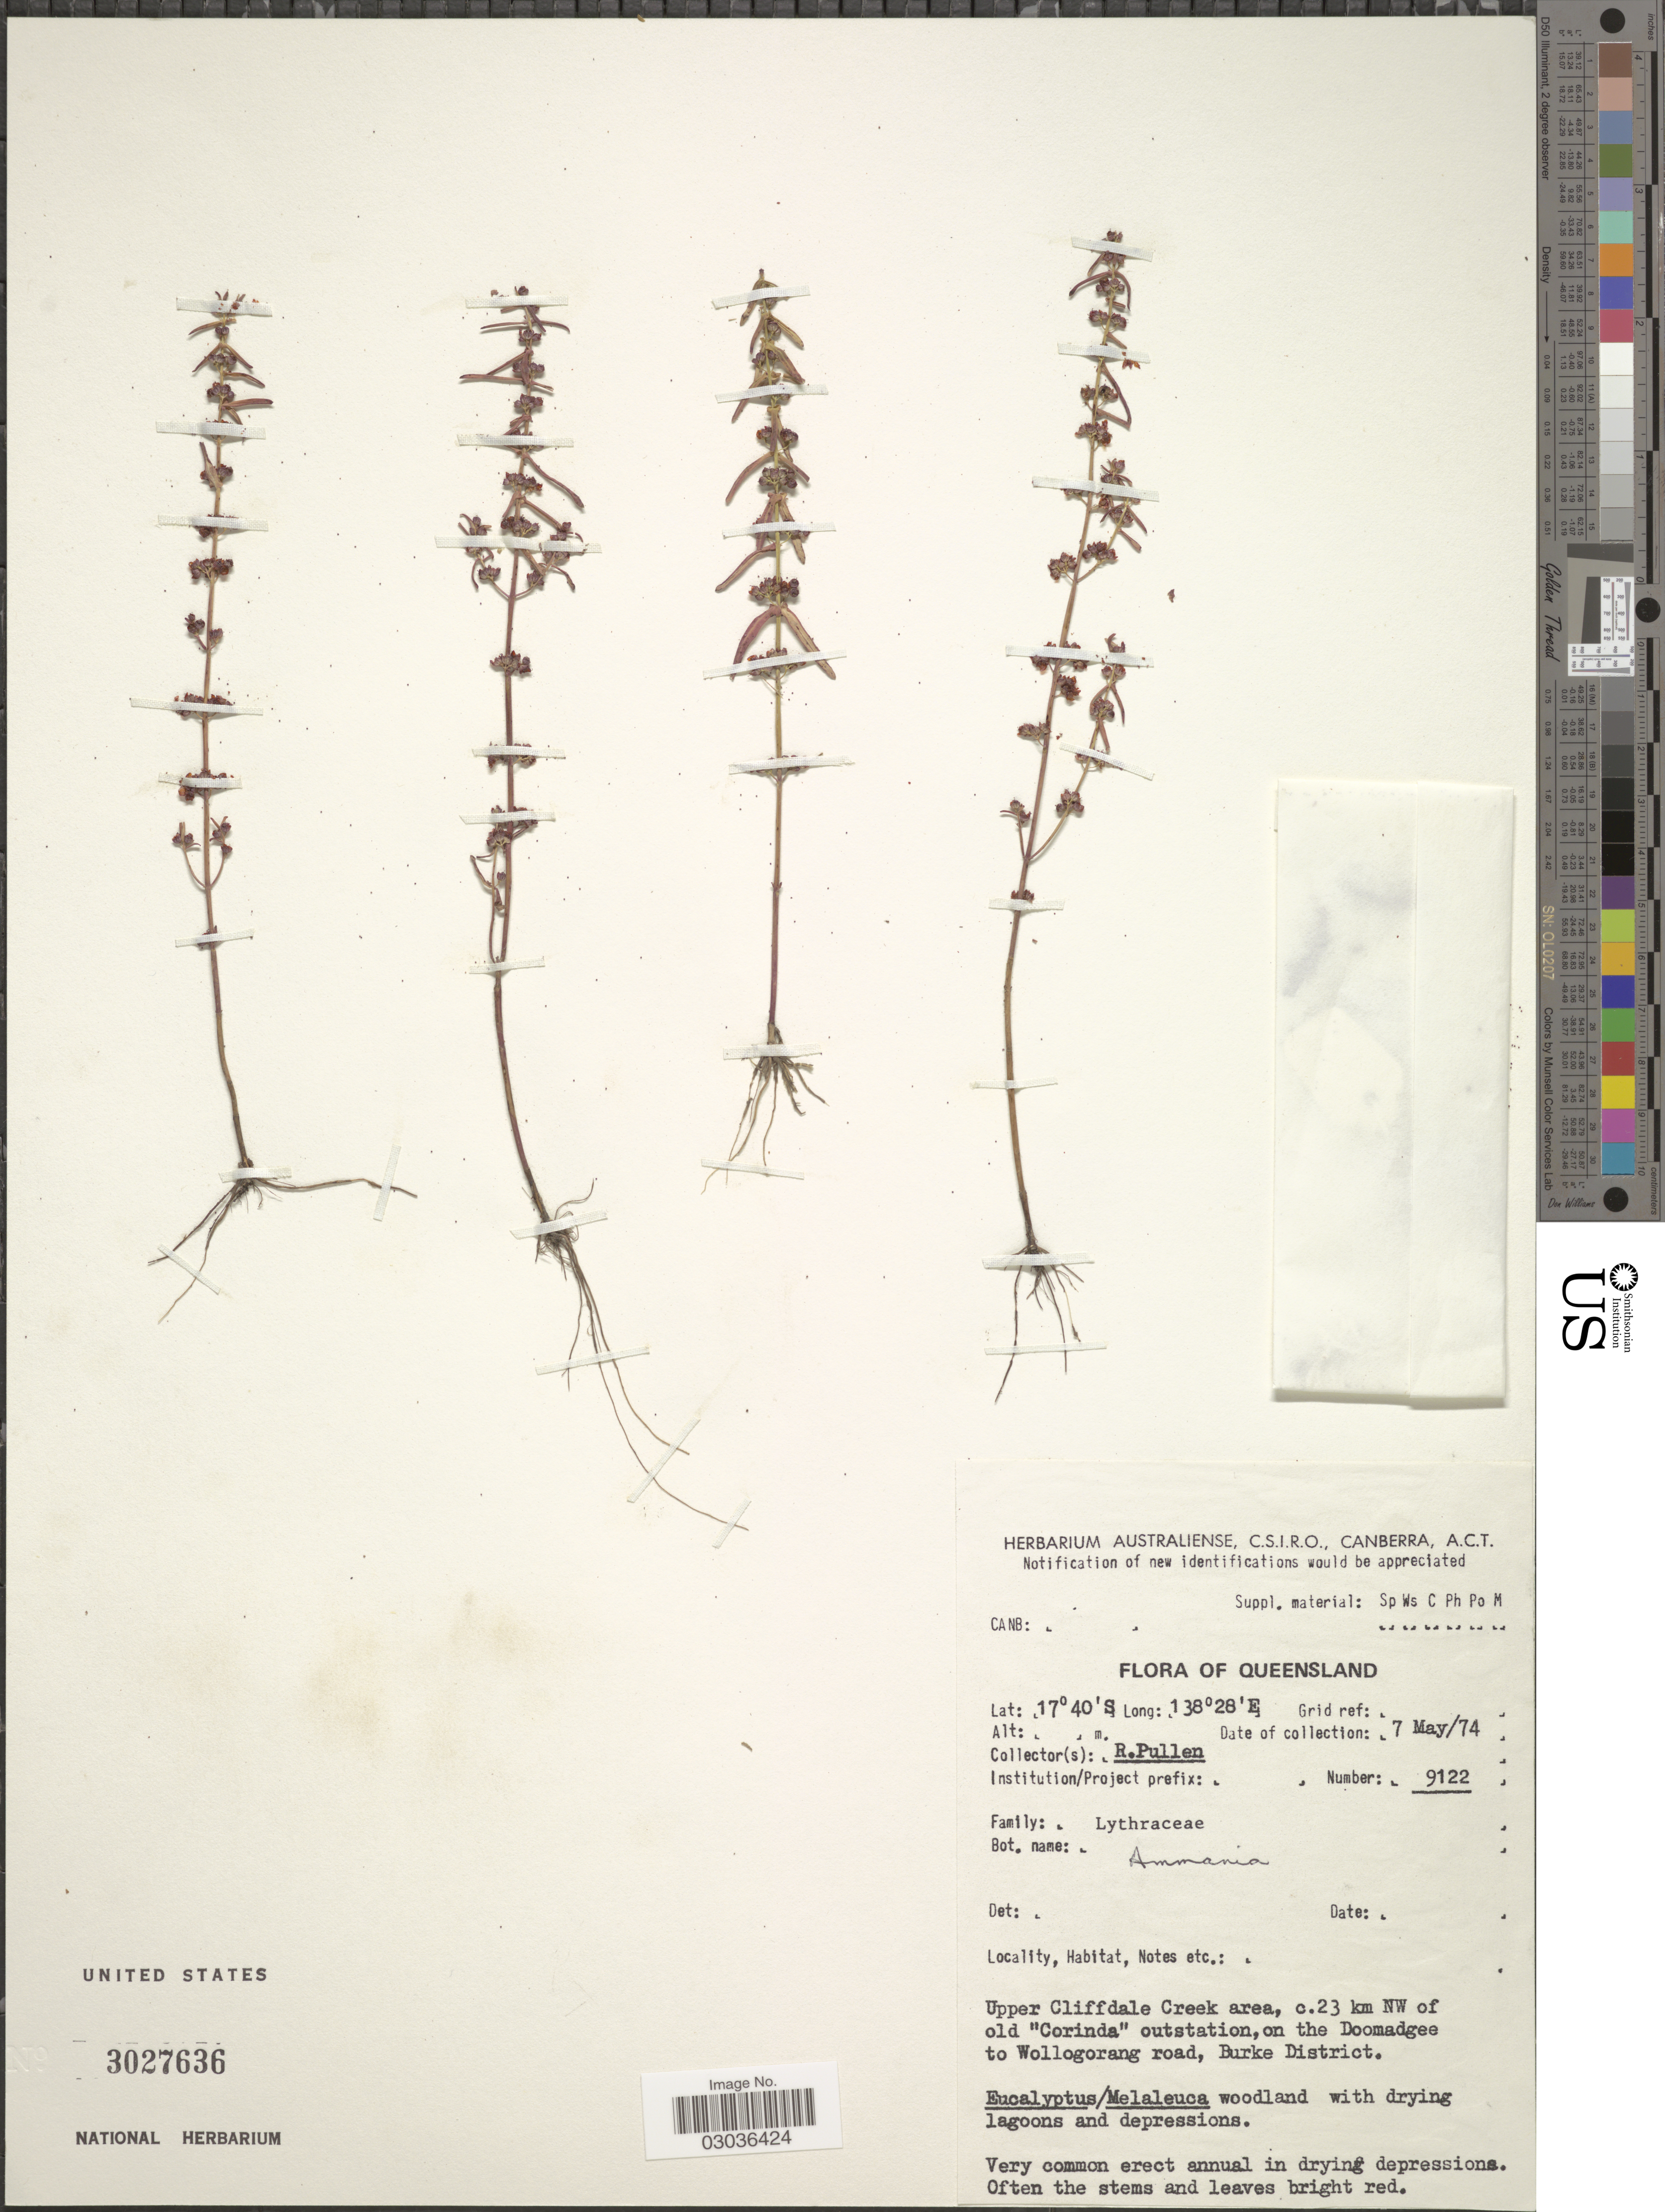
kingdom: Plantae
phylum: Tracheophyta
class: Magnoliopsida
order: Myrtales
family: Lythraceae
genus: Ammannia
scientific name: Ammannia sp.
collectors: R. Pullen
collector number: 9122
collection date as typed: Transcribed d/m/y: 7/5/74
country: Australia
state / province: Queensland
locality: Upper Cliffdale Creek area, c. 23 km NW of old "Corinda" outstation, on the Doomadgee to Wollogorang road, Burke District.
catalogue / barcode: US 3027636